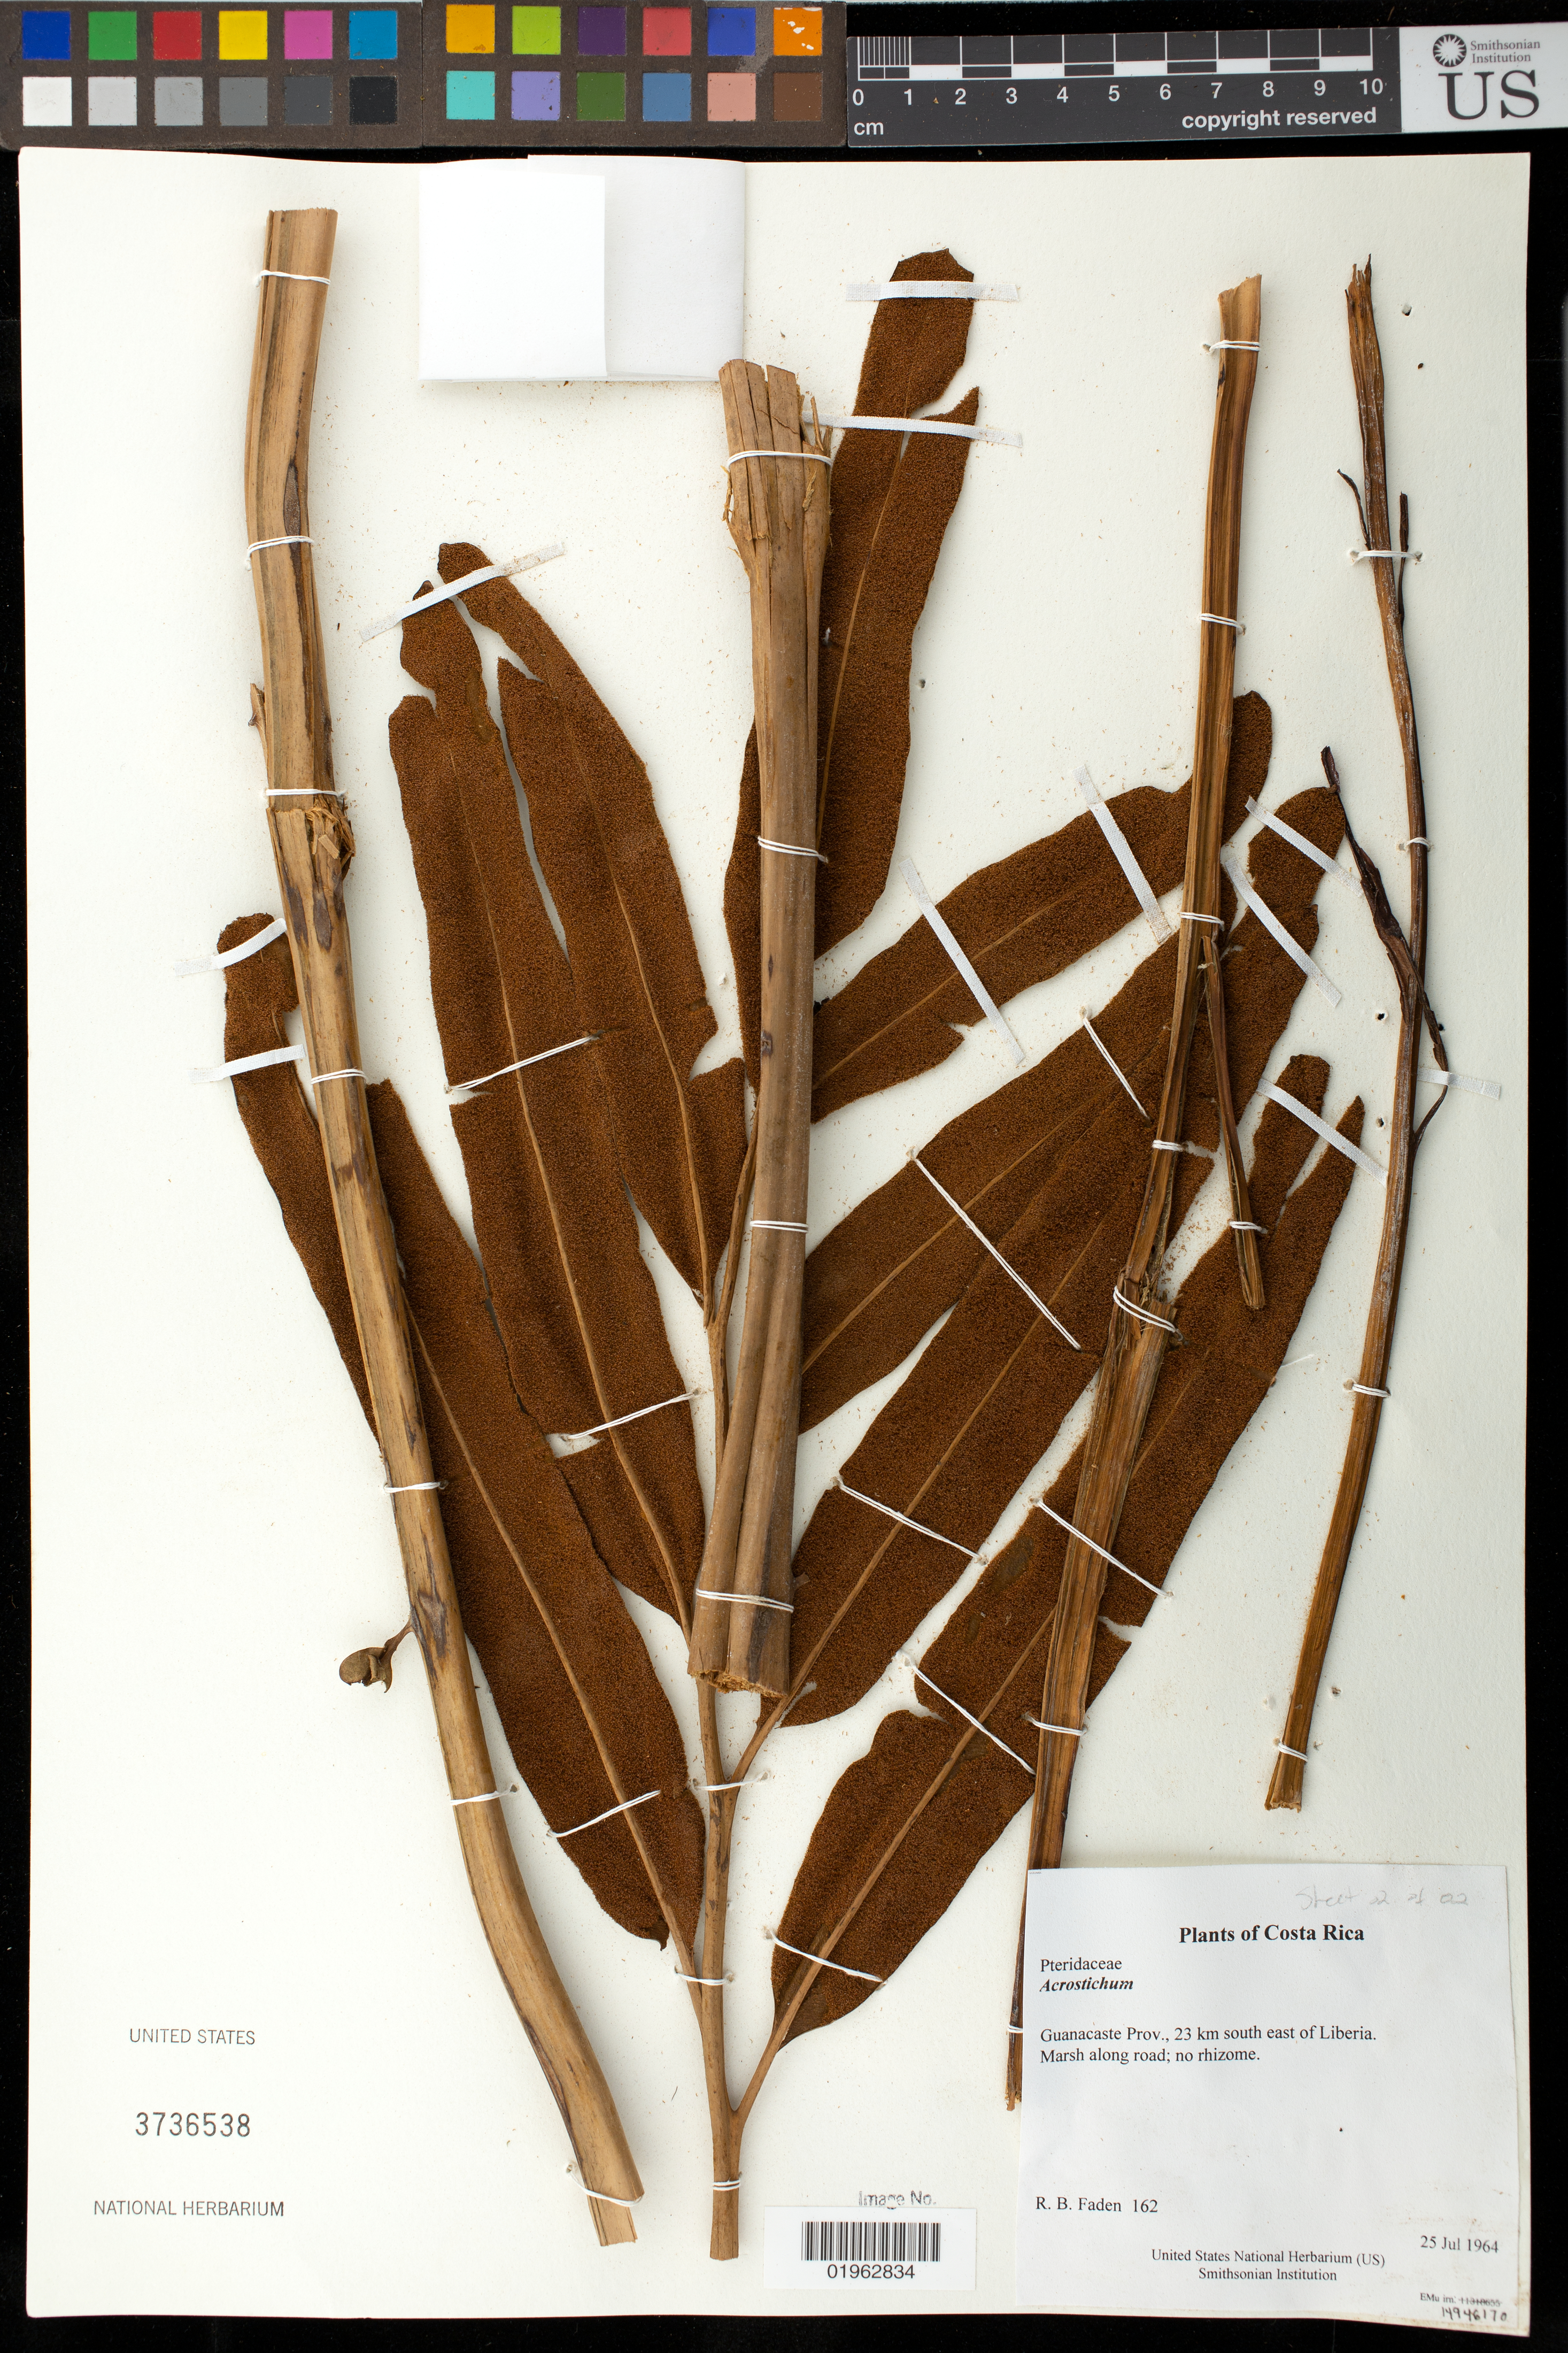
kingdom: Plantae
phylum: Tracheophyta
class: Polypodiopsida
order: Polypodiales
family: Pteridaceae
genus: Acrostichum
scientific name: Acrostichum sp.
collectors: R. B. Faden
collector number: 162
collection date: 1964-07-25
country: Costa Rica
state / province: Guanacaste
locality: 23 km south east of Liberia.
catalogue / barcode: US 3736538